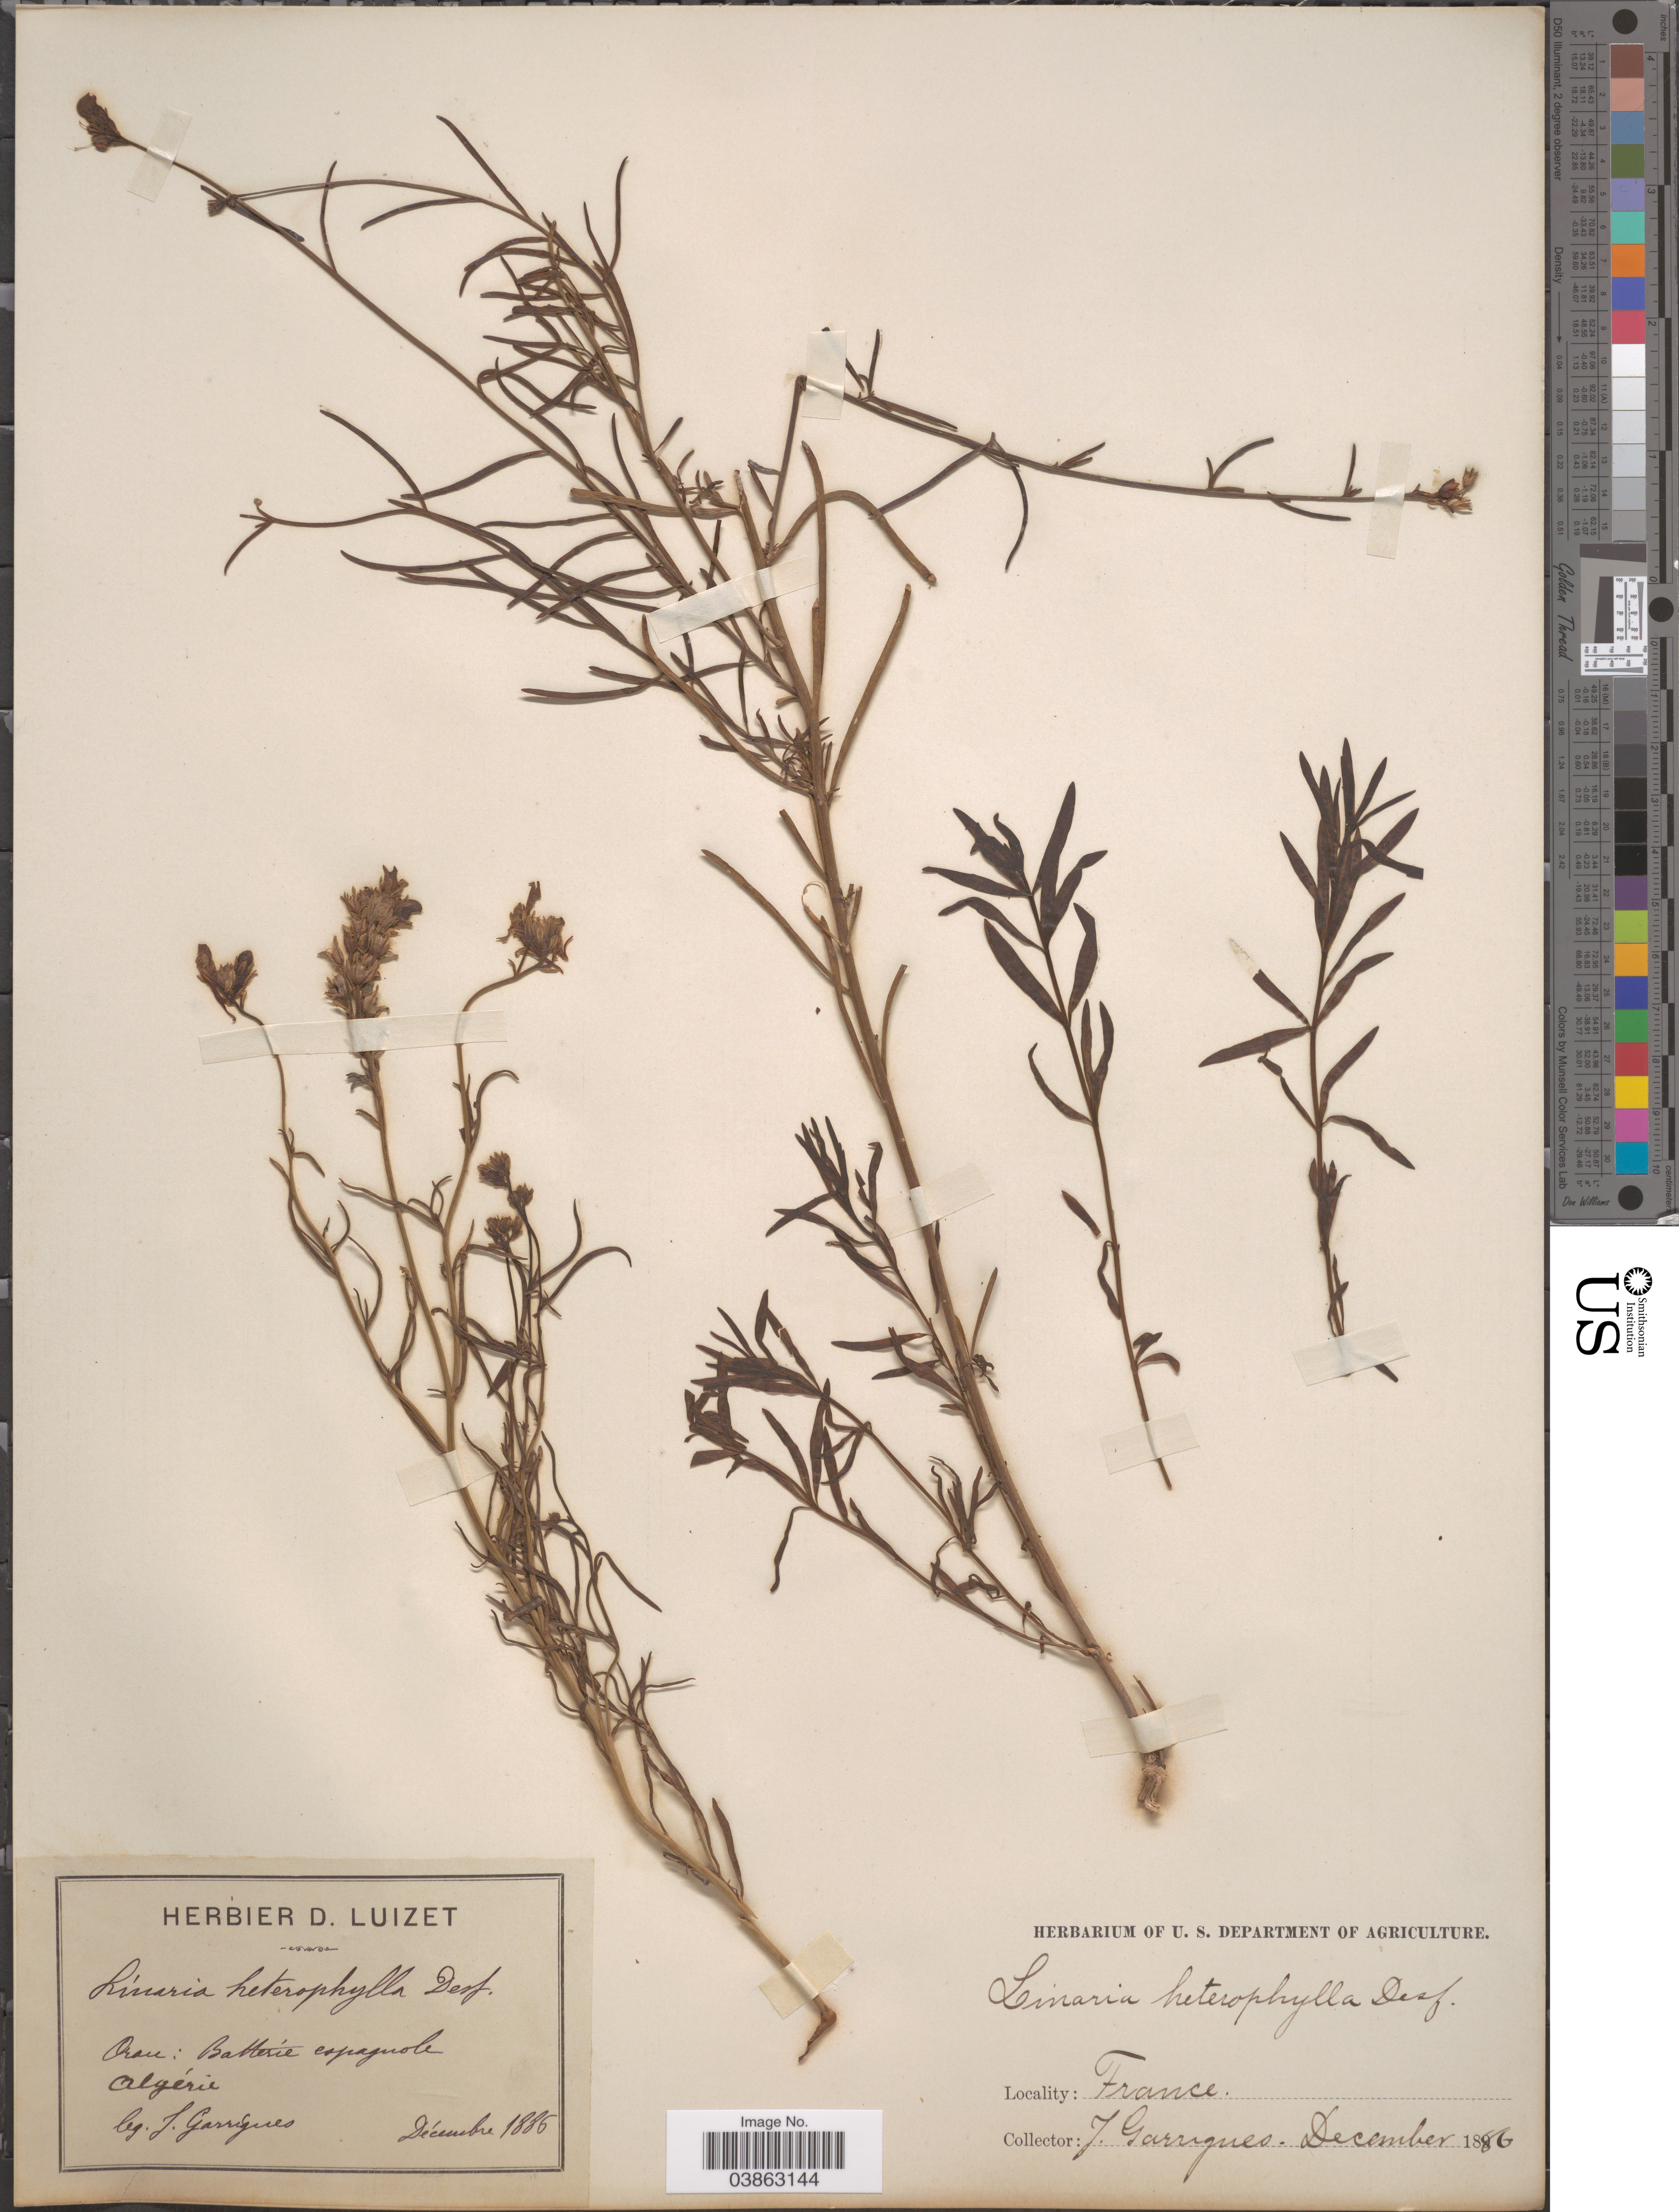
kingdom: Plantae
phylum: Tracheophyta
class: Magnoliopsida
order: Lamiales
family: Plantaginaceae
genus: Linaria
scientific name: Linaria heterophylla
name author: Desf.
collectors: J. Garrigues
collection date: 1886-12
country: France